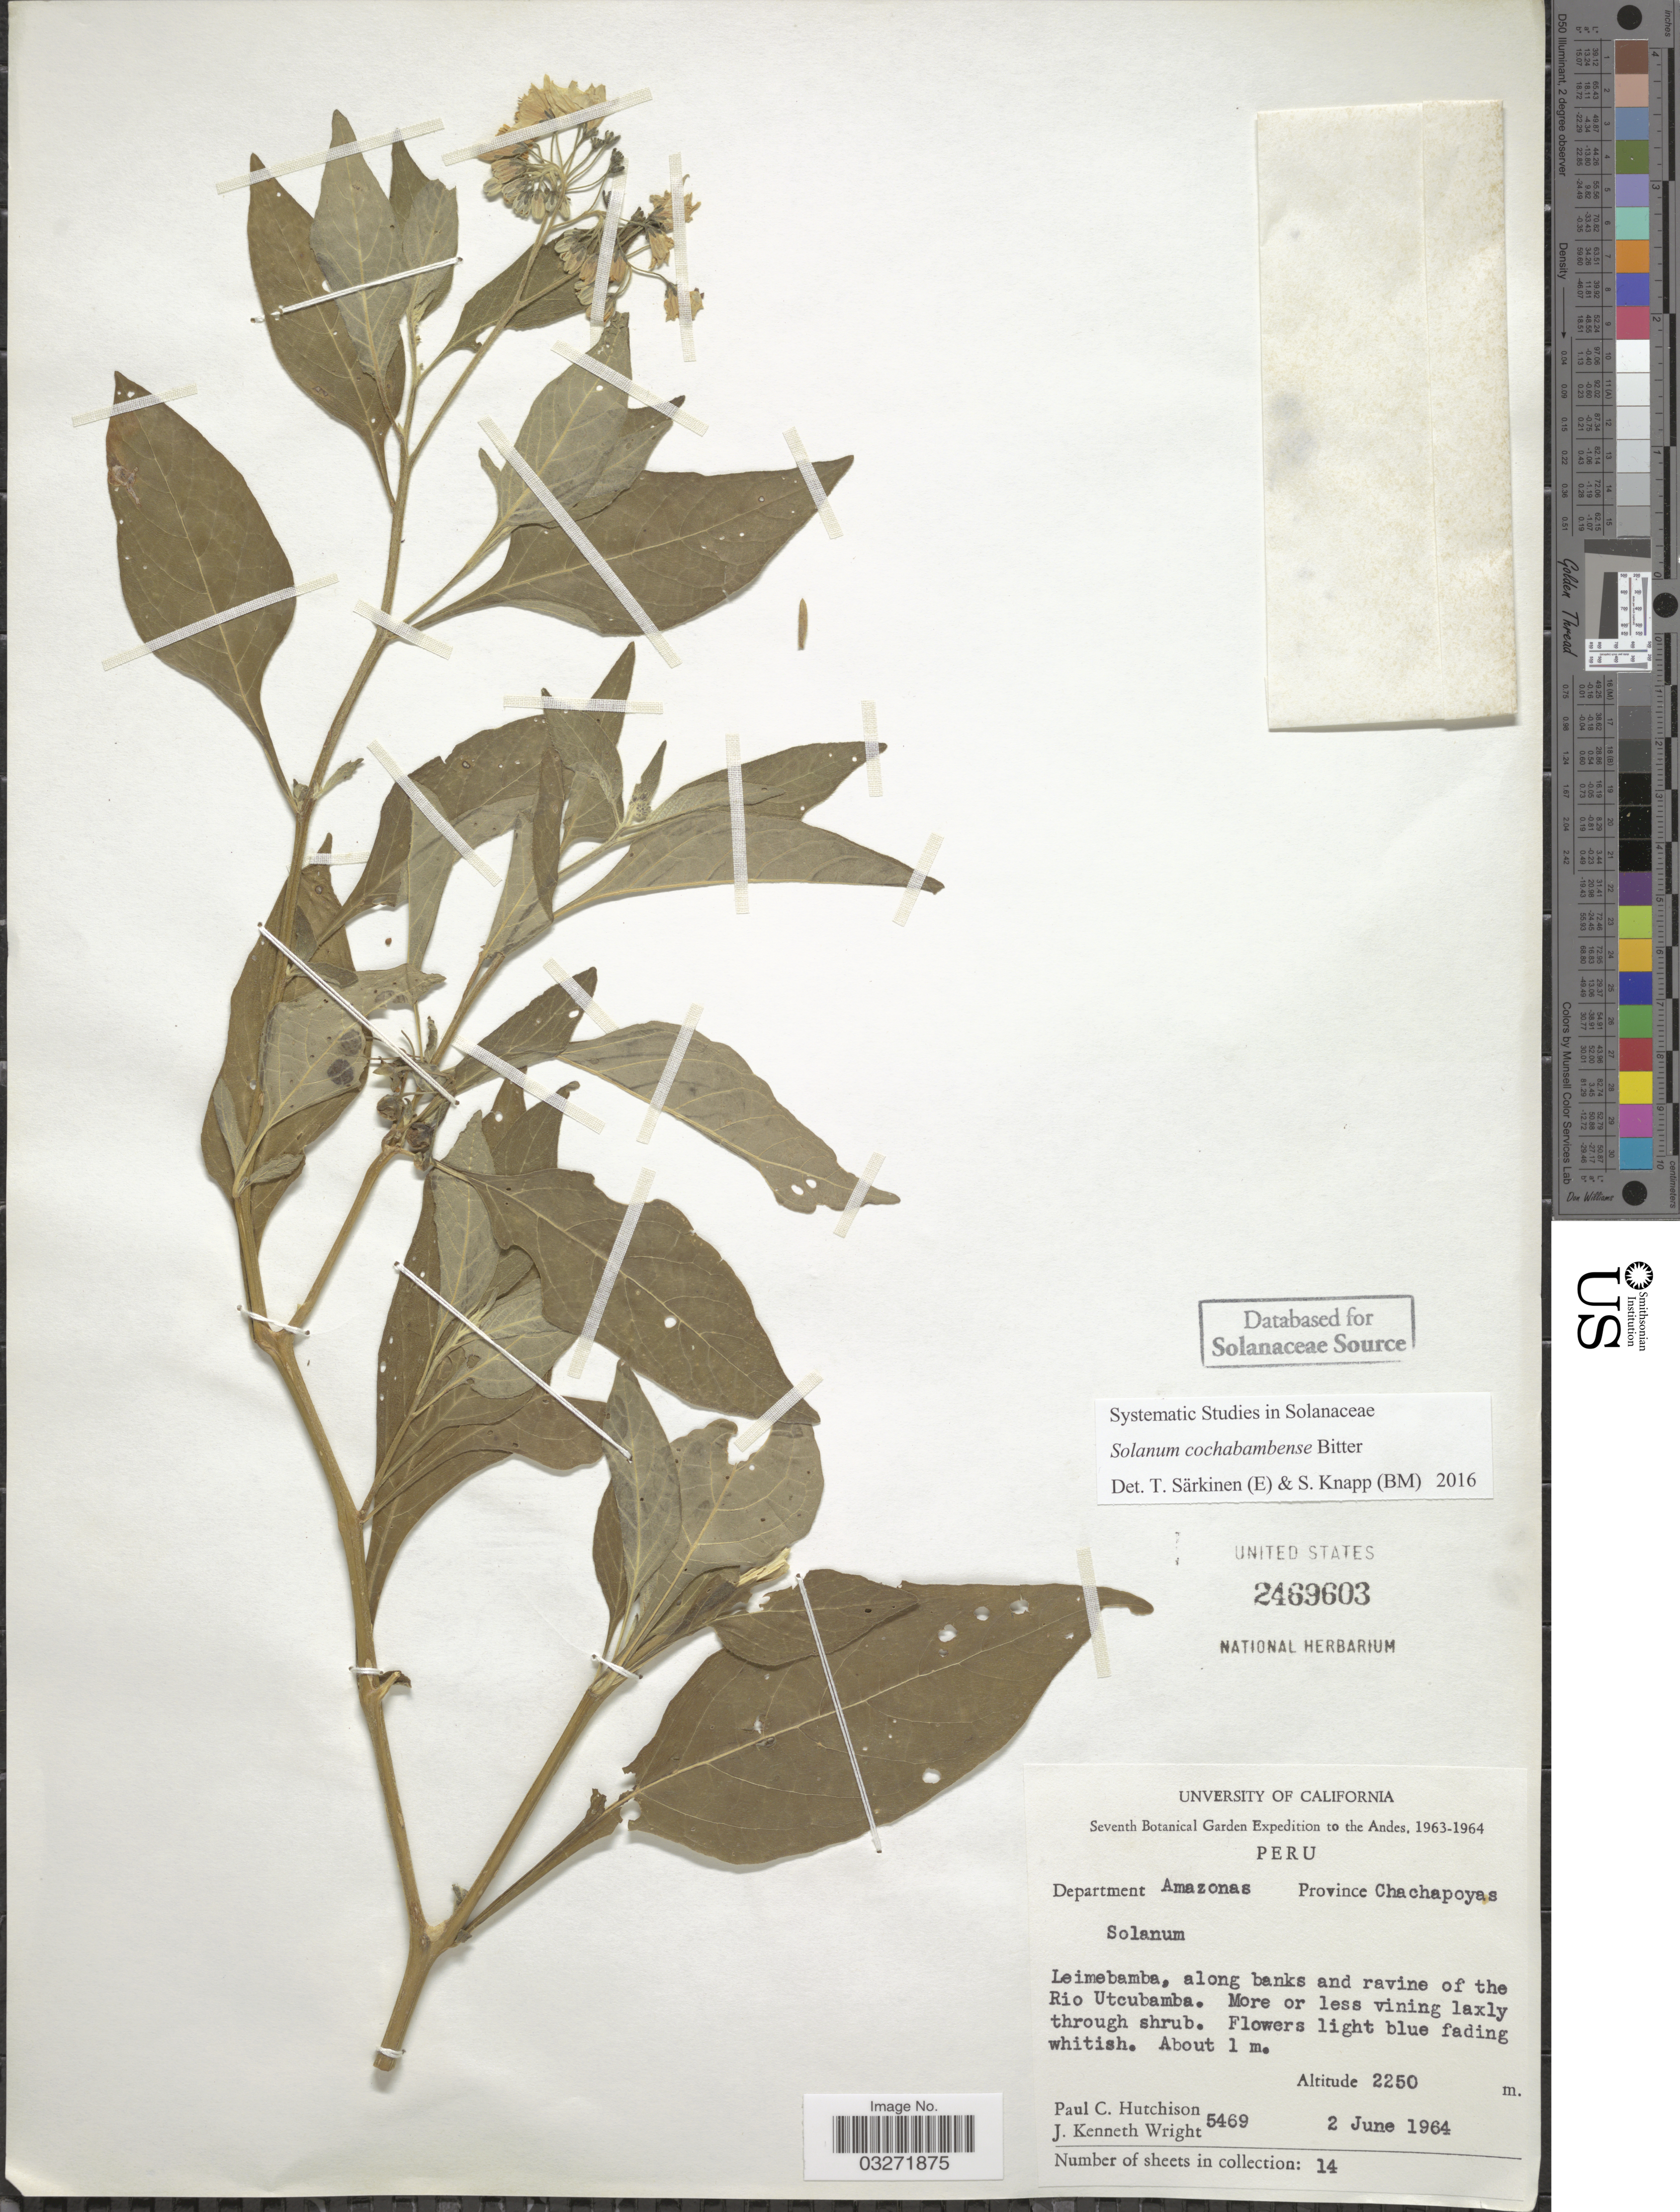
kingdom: Plantae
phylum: Tracheophyta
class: Magnoliopsida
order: Solanales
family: Solanaceae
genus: Solanum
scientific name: Solanum cochabambense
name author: Bitter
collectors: P. C. Hutchison & J. K. Wright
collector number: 5469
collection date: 1964-06-02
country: Peru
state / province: Amazonas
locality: Andes. Department Amazonas. Province Chachapoyas. Leimebamba, along banks and ravine of the Rio Utcubamba.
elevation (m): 2250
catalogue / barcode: US 2469603